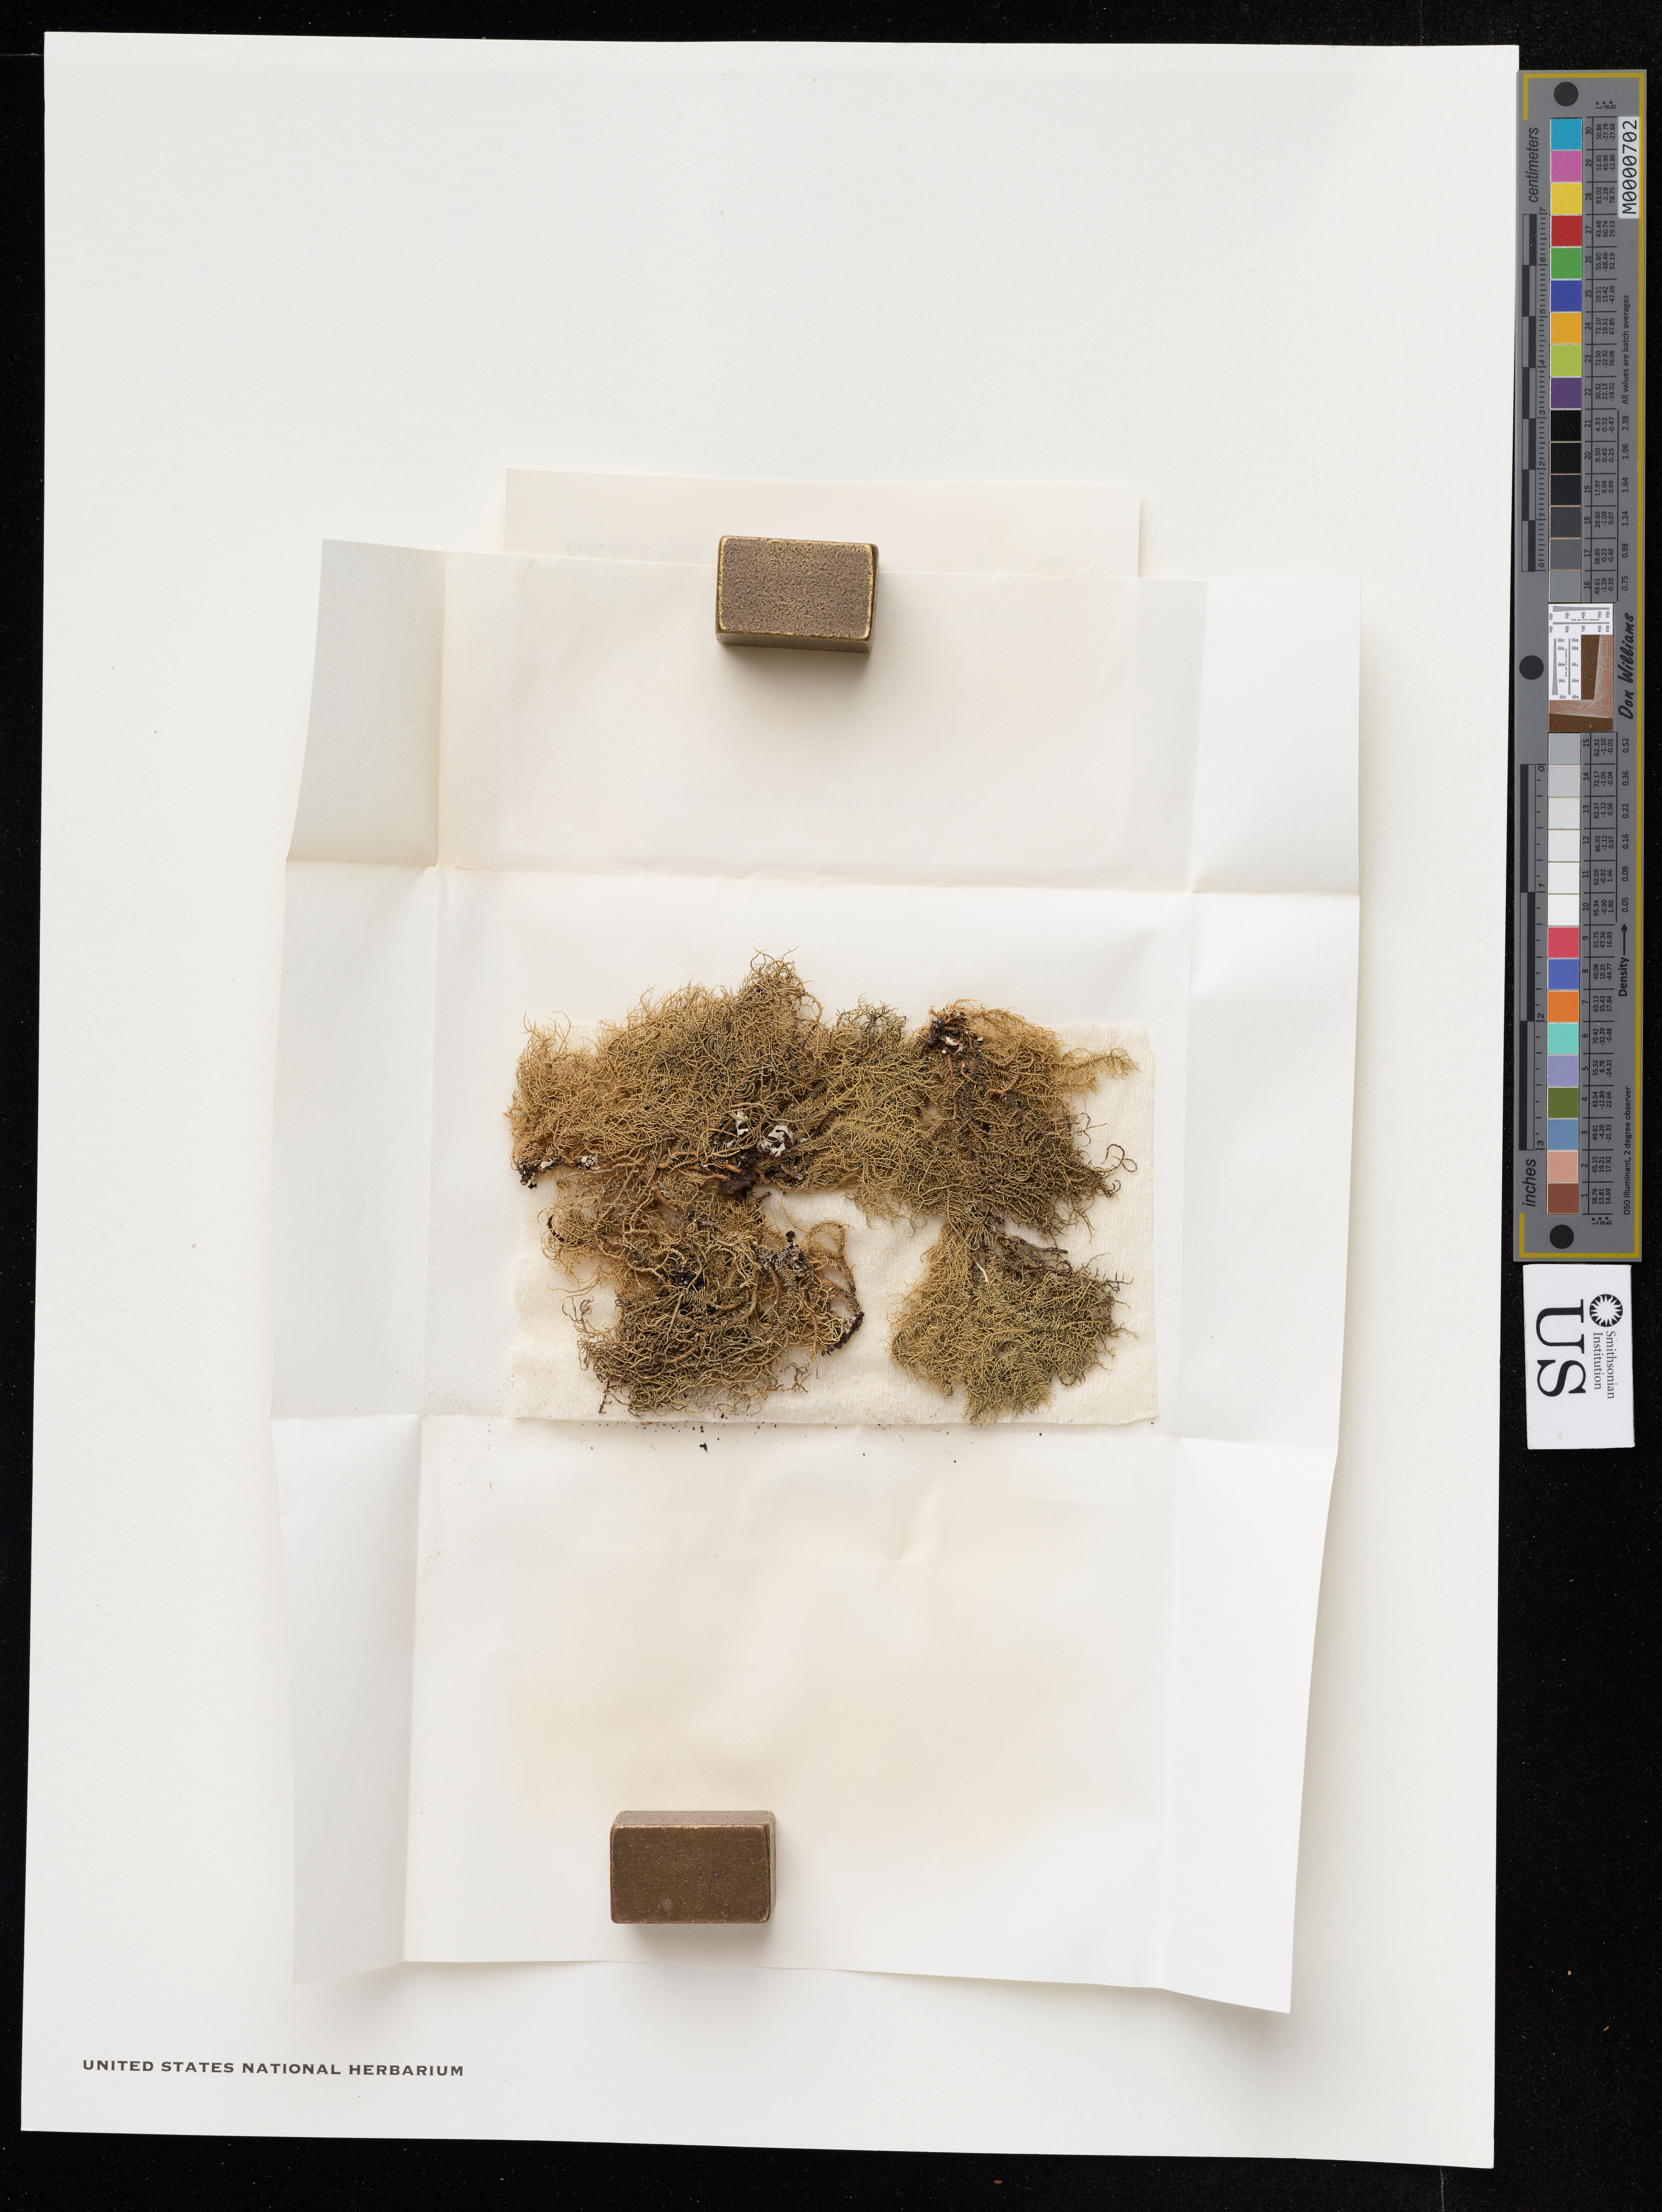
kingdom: Fungi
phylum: Ascomycota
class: Lecanoromycetes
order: Lecanorales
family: Parmeliaceae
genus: Usnea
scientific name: Usnea pulvinata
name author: Fr.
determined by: Medeiros, Ian D., Peter Buck Postdoctoral Fellow (US), Smithsonian Institution - National Museum of Natural History (UNITED STATES)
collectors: M. Hale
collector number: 74958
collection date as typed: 12 Jan 1986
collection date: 1986-01-12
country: South Africa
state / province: Limpopo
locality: Radio masts near Houbosdorp. Magoebaskloof. Grid 2330 CC. Transvaal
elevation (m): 2000